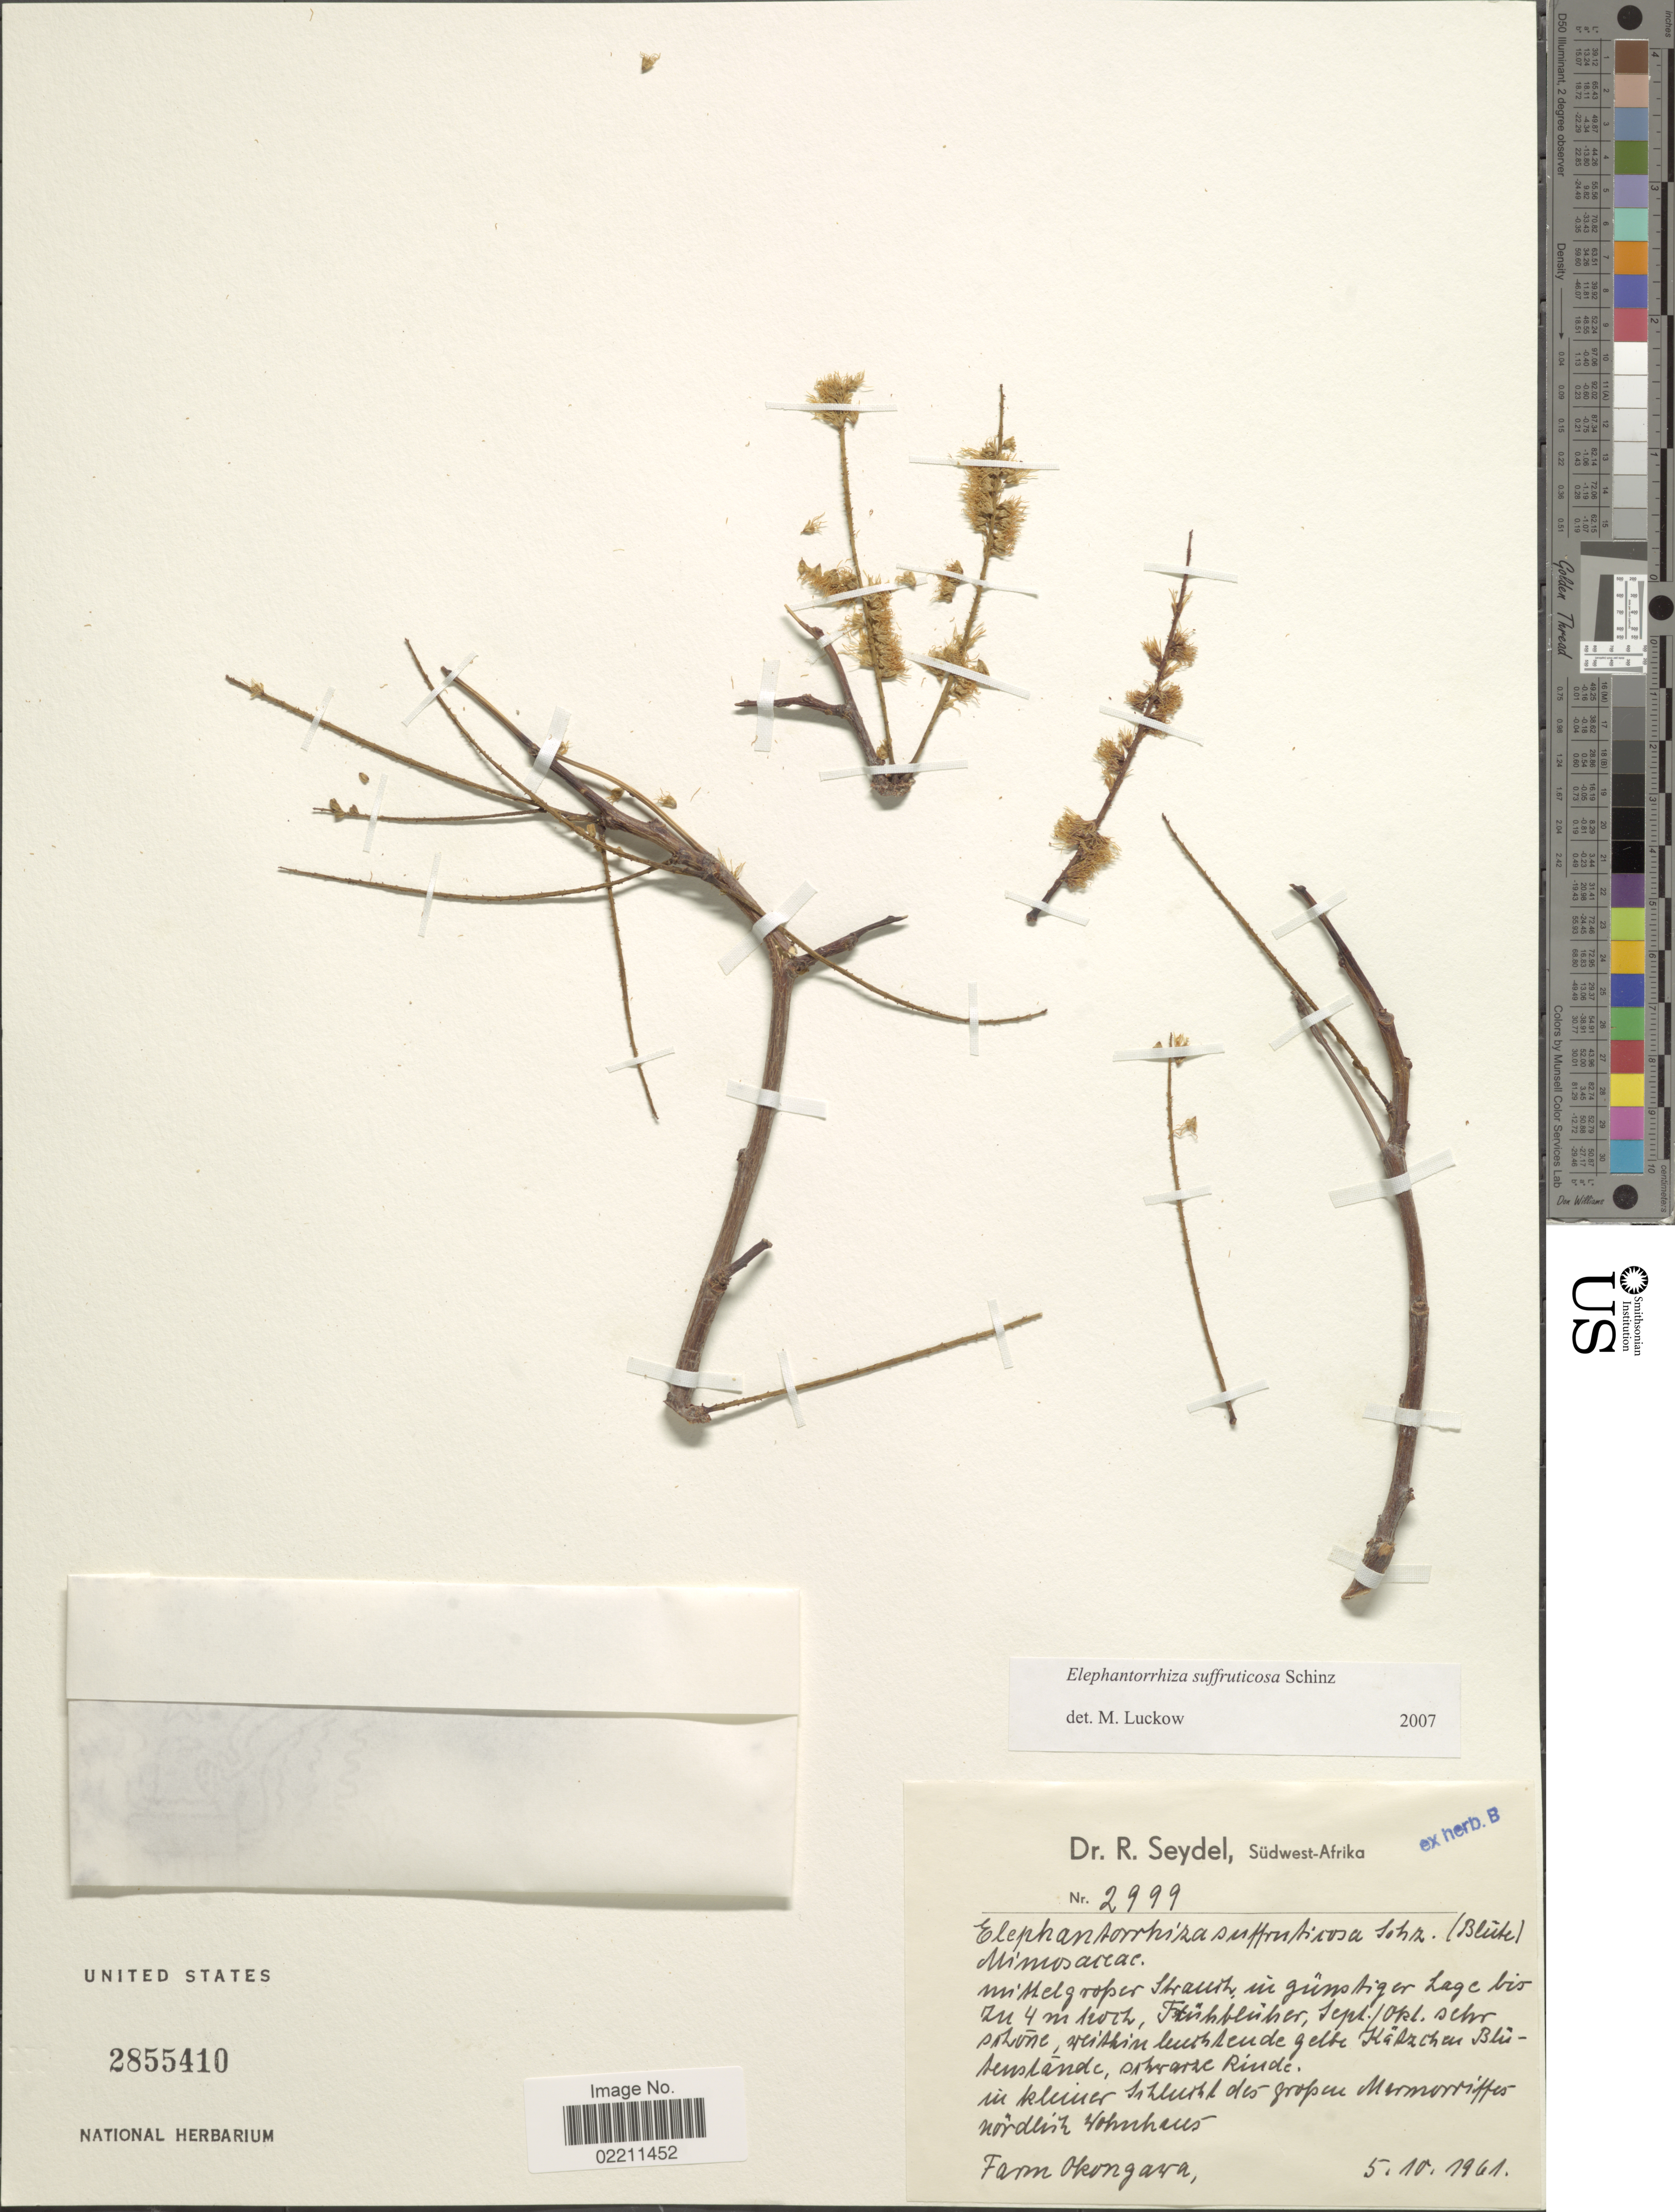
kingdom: Plantae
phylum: Tracheophyta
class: Magnoliopsida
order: Fabales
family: Fabaceae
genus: Entada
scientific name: Entada rangei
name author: (Harms) S.A. O'Donnell & G.P. Lewis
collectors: R. Seydel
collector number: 2999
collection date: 1961-10-05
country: Namibia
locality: Sudwest-Afrika. Farm Okongawa.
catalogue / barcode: US 2855410